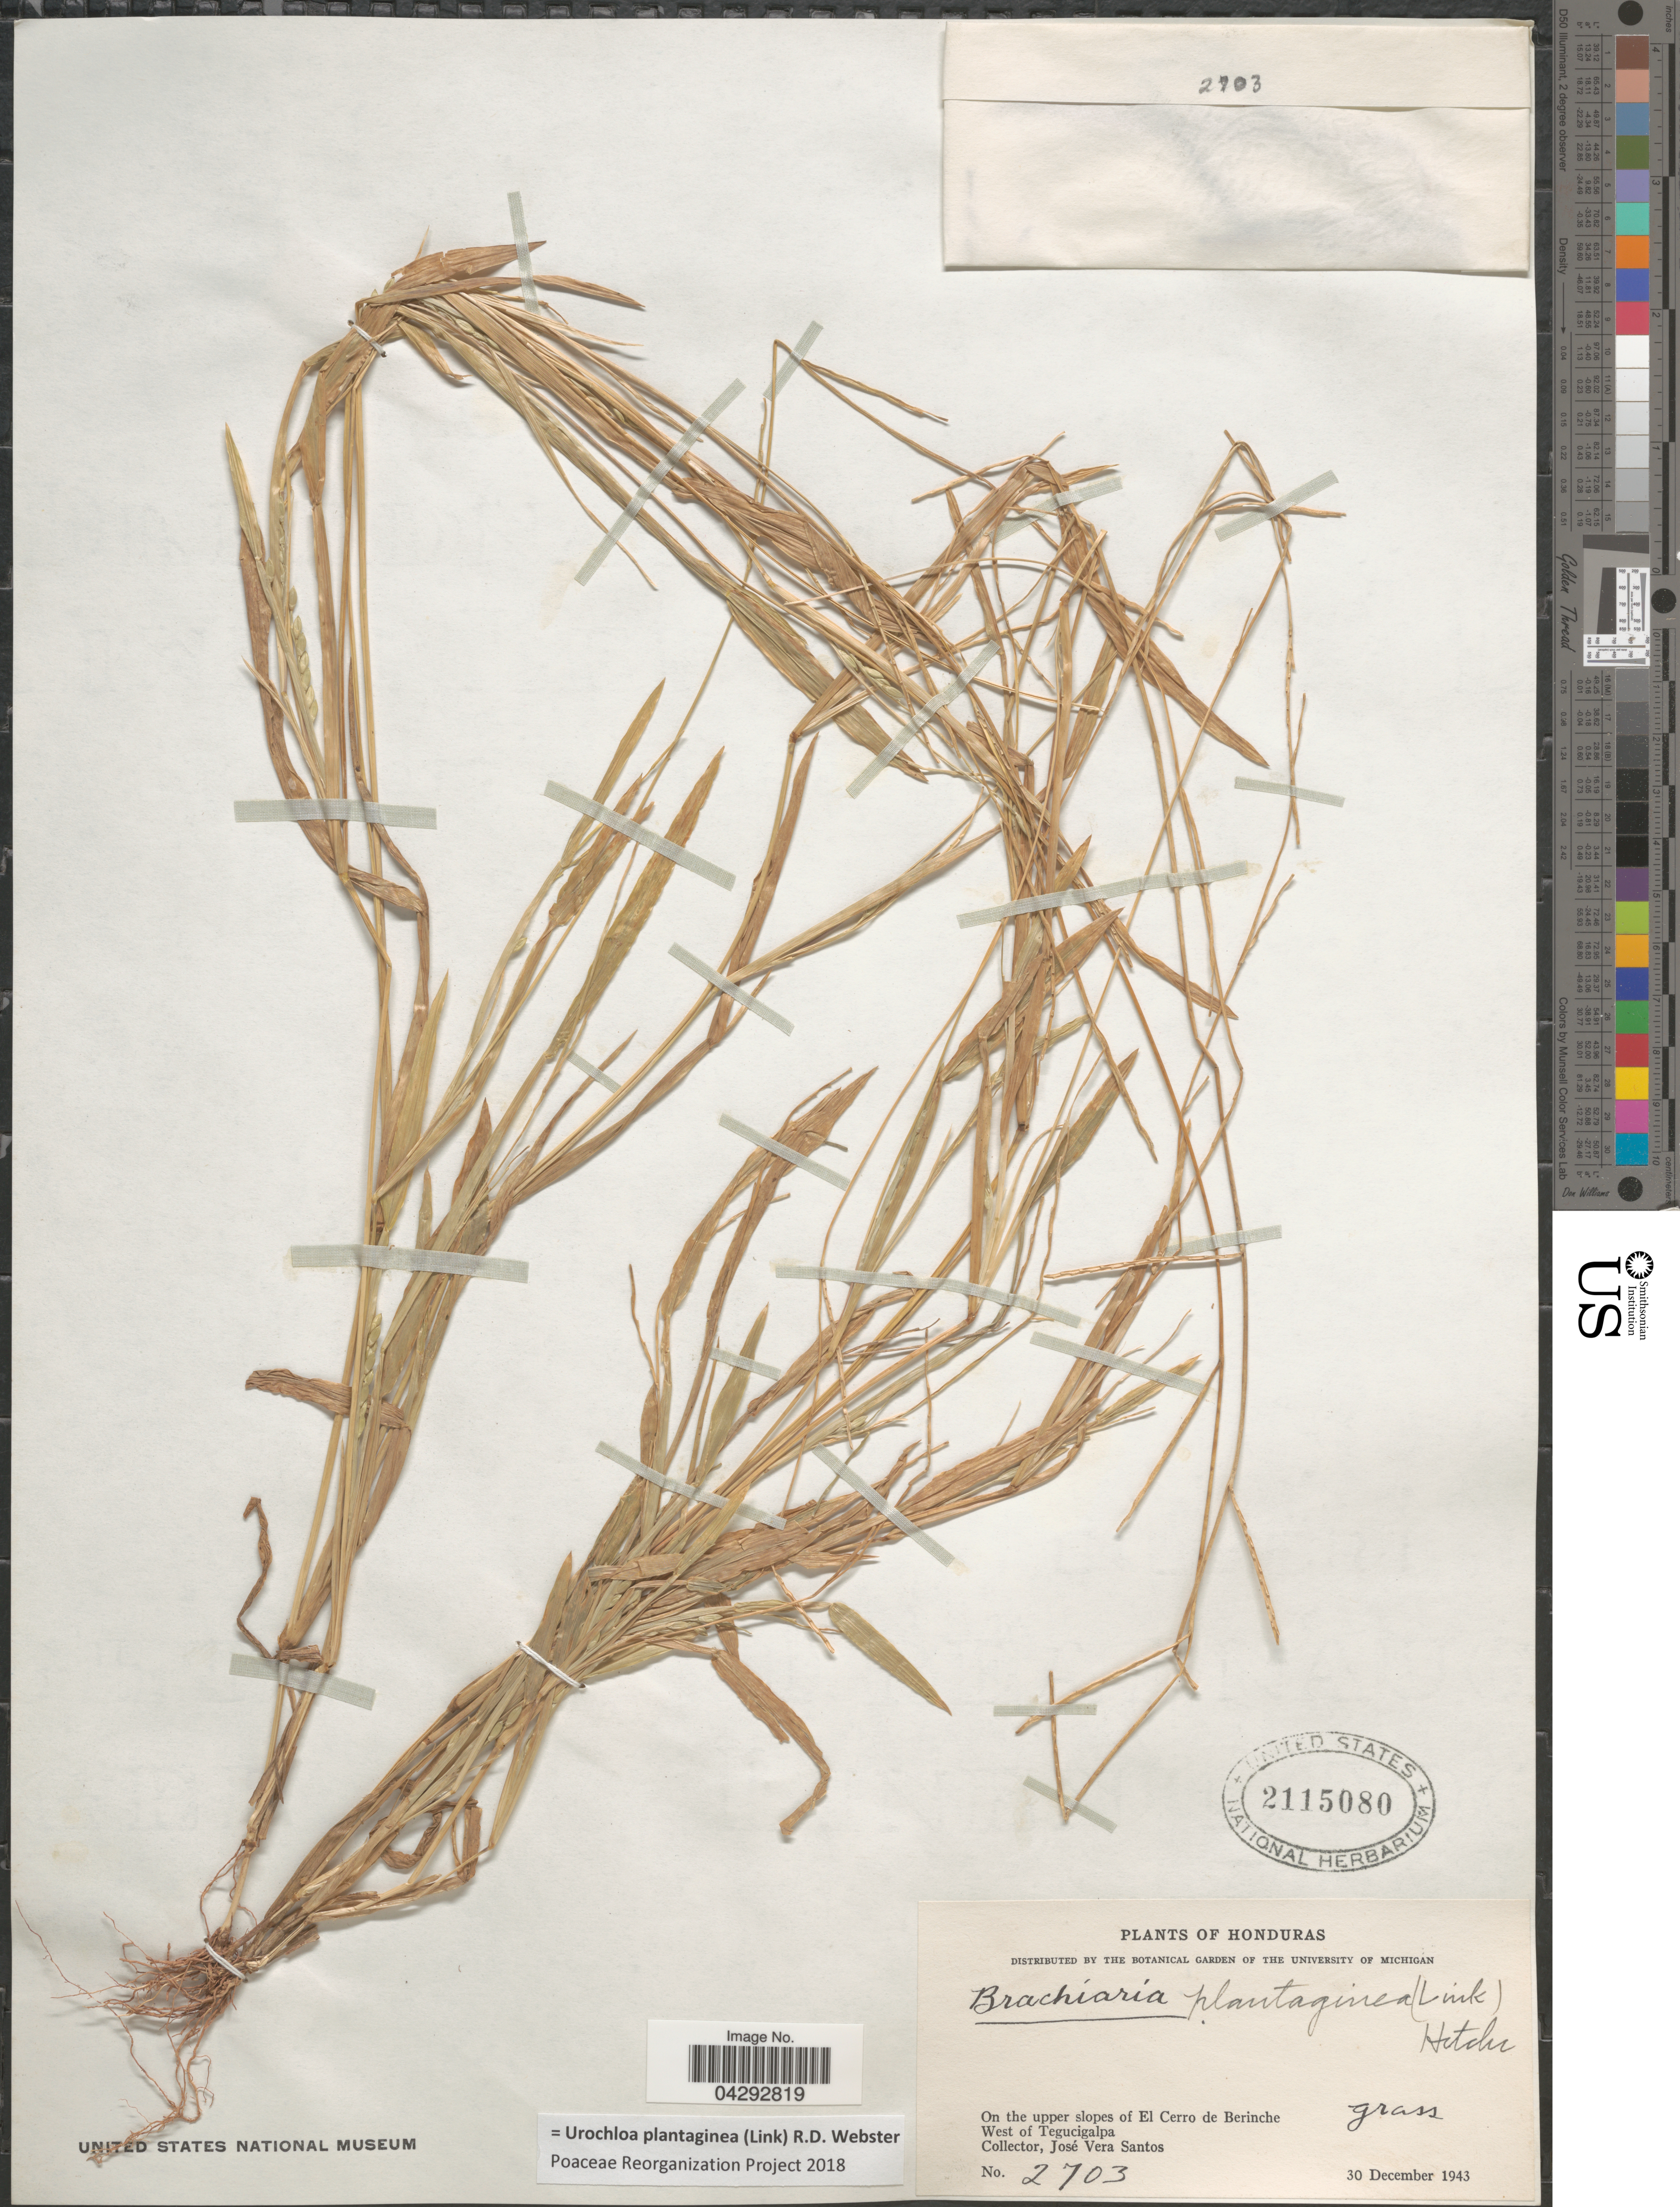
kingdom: Plantae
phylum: Tracheophyta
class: Liliopsida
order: Poales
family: Poaceae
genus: Urochloa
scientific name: Urochloa plantaginea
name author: (Link) R.D. Webster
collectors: J. Vera Santos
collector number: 2703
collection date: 1943-12-30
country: Honduras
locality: On the upper slopes of El Cerro de Berinche. West of Tegucigalpa.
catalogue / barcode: US 2115080